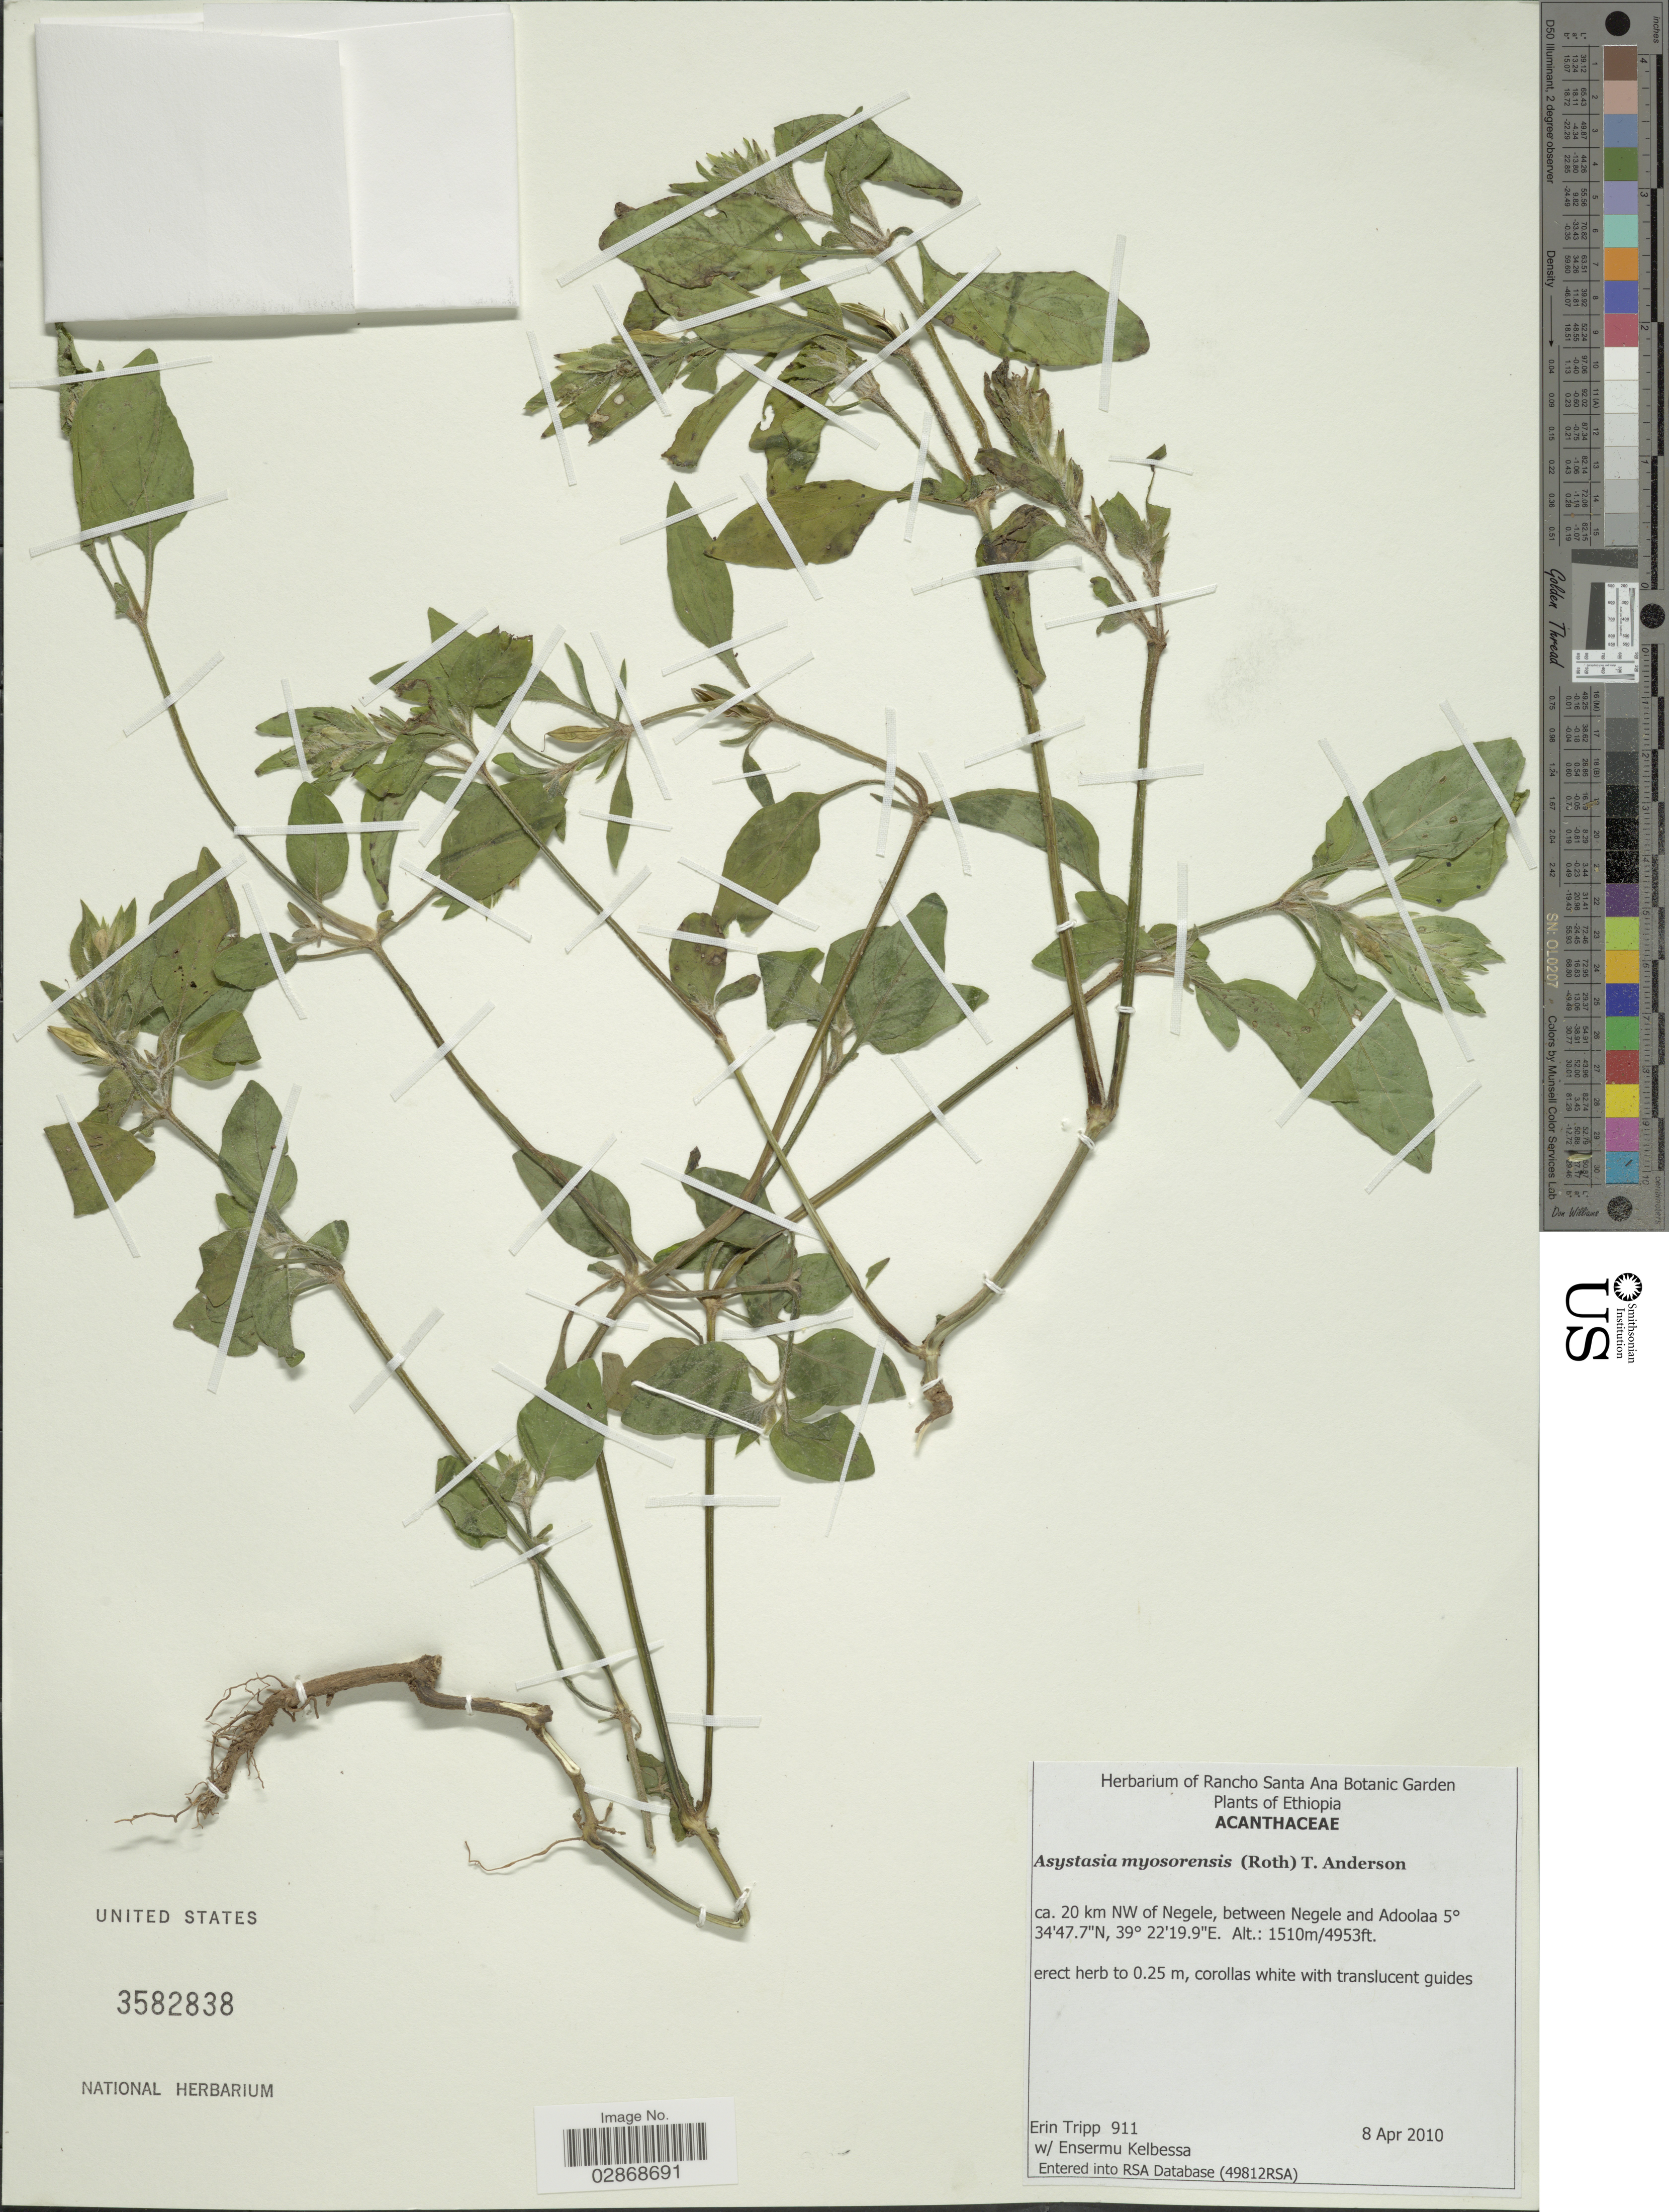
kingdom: Plantae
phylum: Tracheophyta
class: Magnoliopsida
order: Lamiales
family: Acanthaceae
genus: Asystasia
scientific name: Asystasia mysorensis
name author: (A. Roth) T. Anderson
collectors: E. Tripp & E. Kelbessa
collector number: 911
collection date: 2010-04-08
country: Eritrea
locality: Ca. 20 km NW of Negele, between Negele and Adoolaa.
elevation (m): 1510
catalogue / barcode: US 3582838